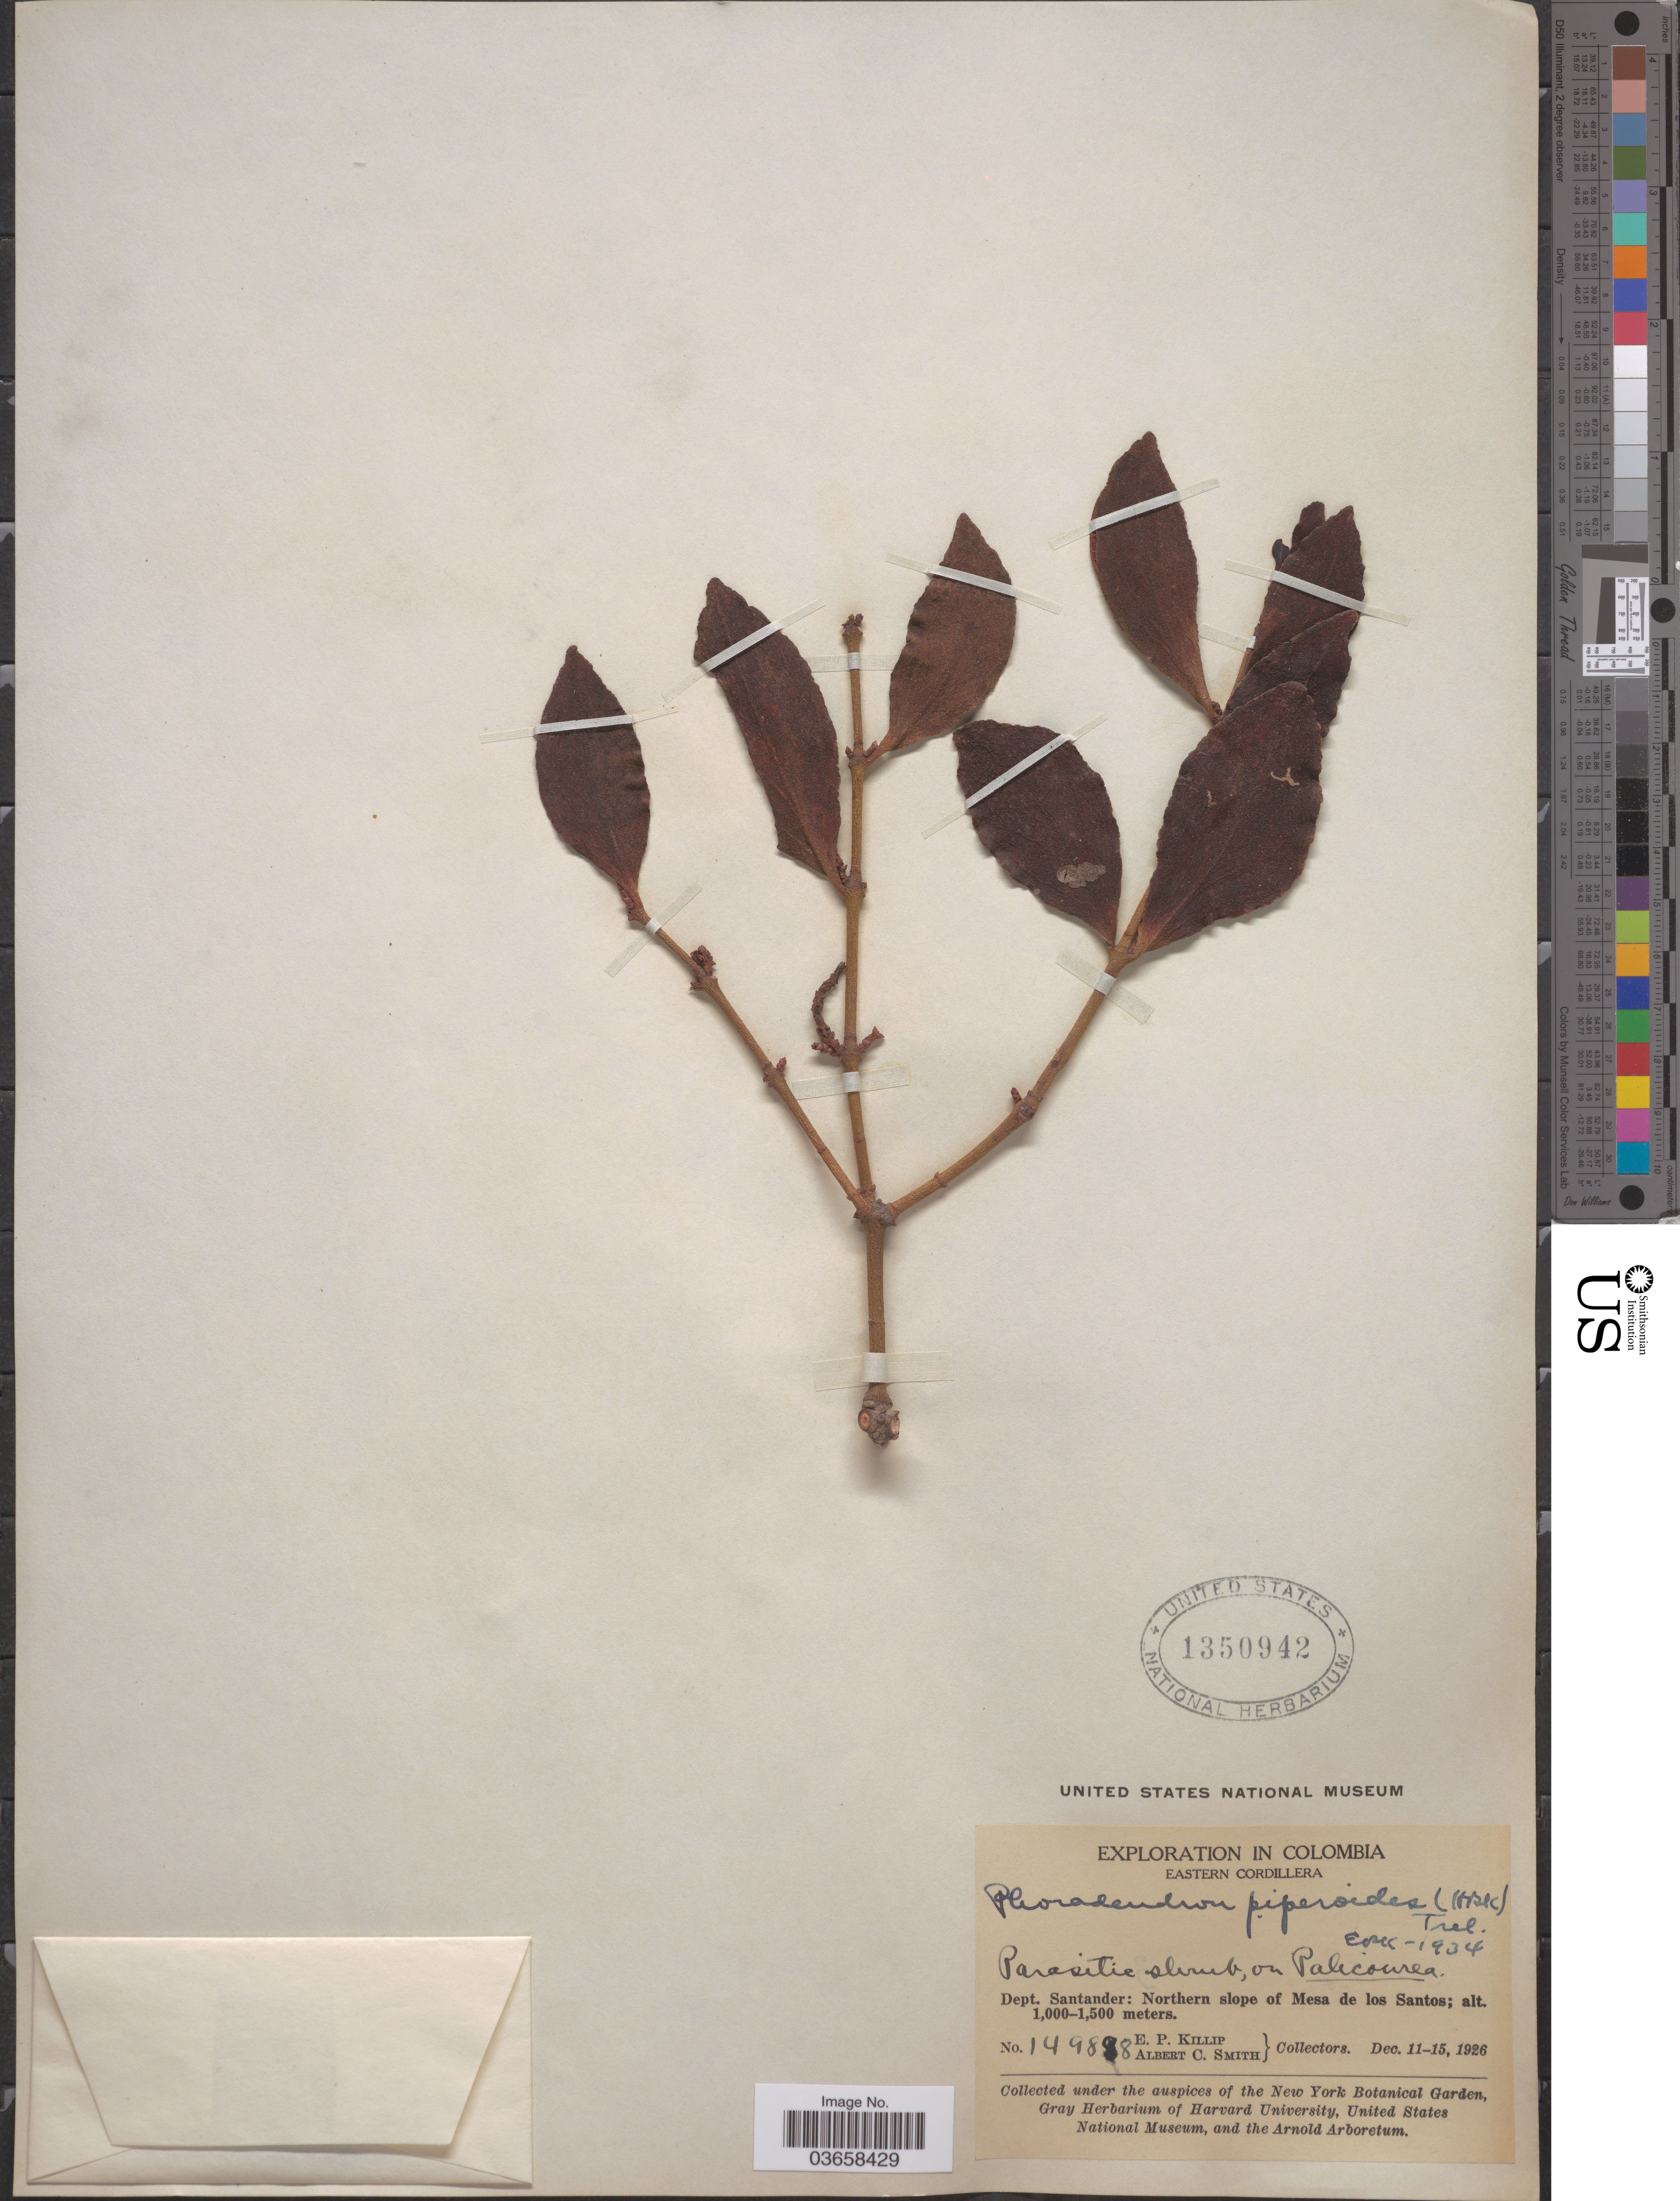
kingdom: Plantae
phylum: Tracheophyta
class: Magnoliopsida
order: Santalales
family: Viscaceae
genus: Phoradendron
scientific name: Phoradendron piperoides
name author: (Kunth) Trel.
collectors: E. P. Killip & A. C. Smith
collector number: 14988*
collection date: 1926-12-11/1926-12-15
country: Colombia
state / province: Santander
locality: Eastern Cordillera, Dept. Santander: Northern slope of Mesa de los Santos.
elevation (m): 1000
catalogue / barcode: US 1350942